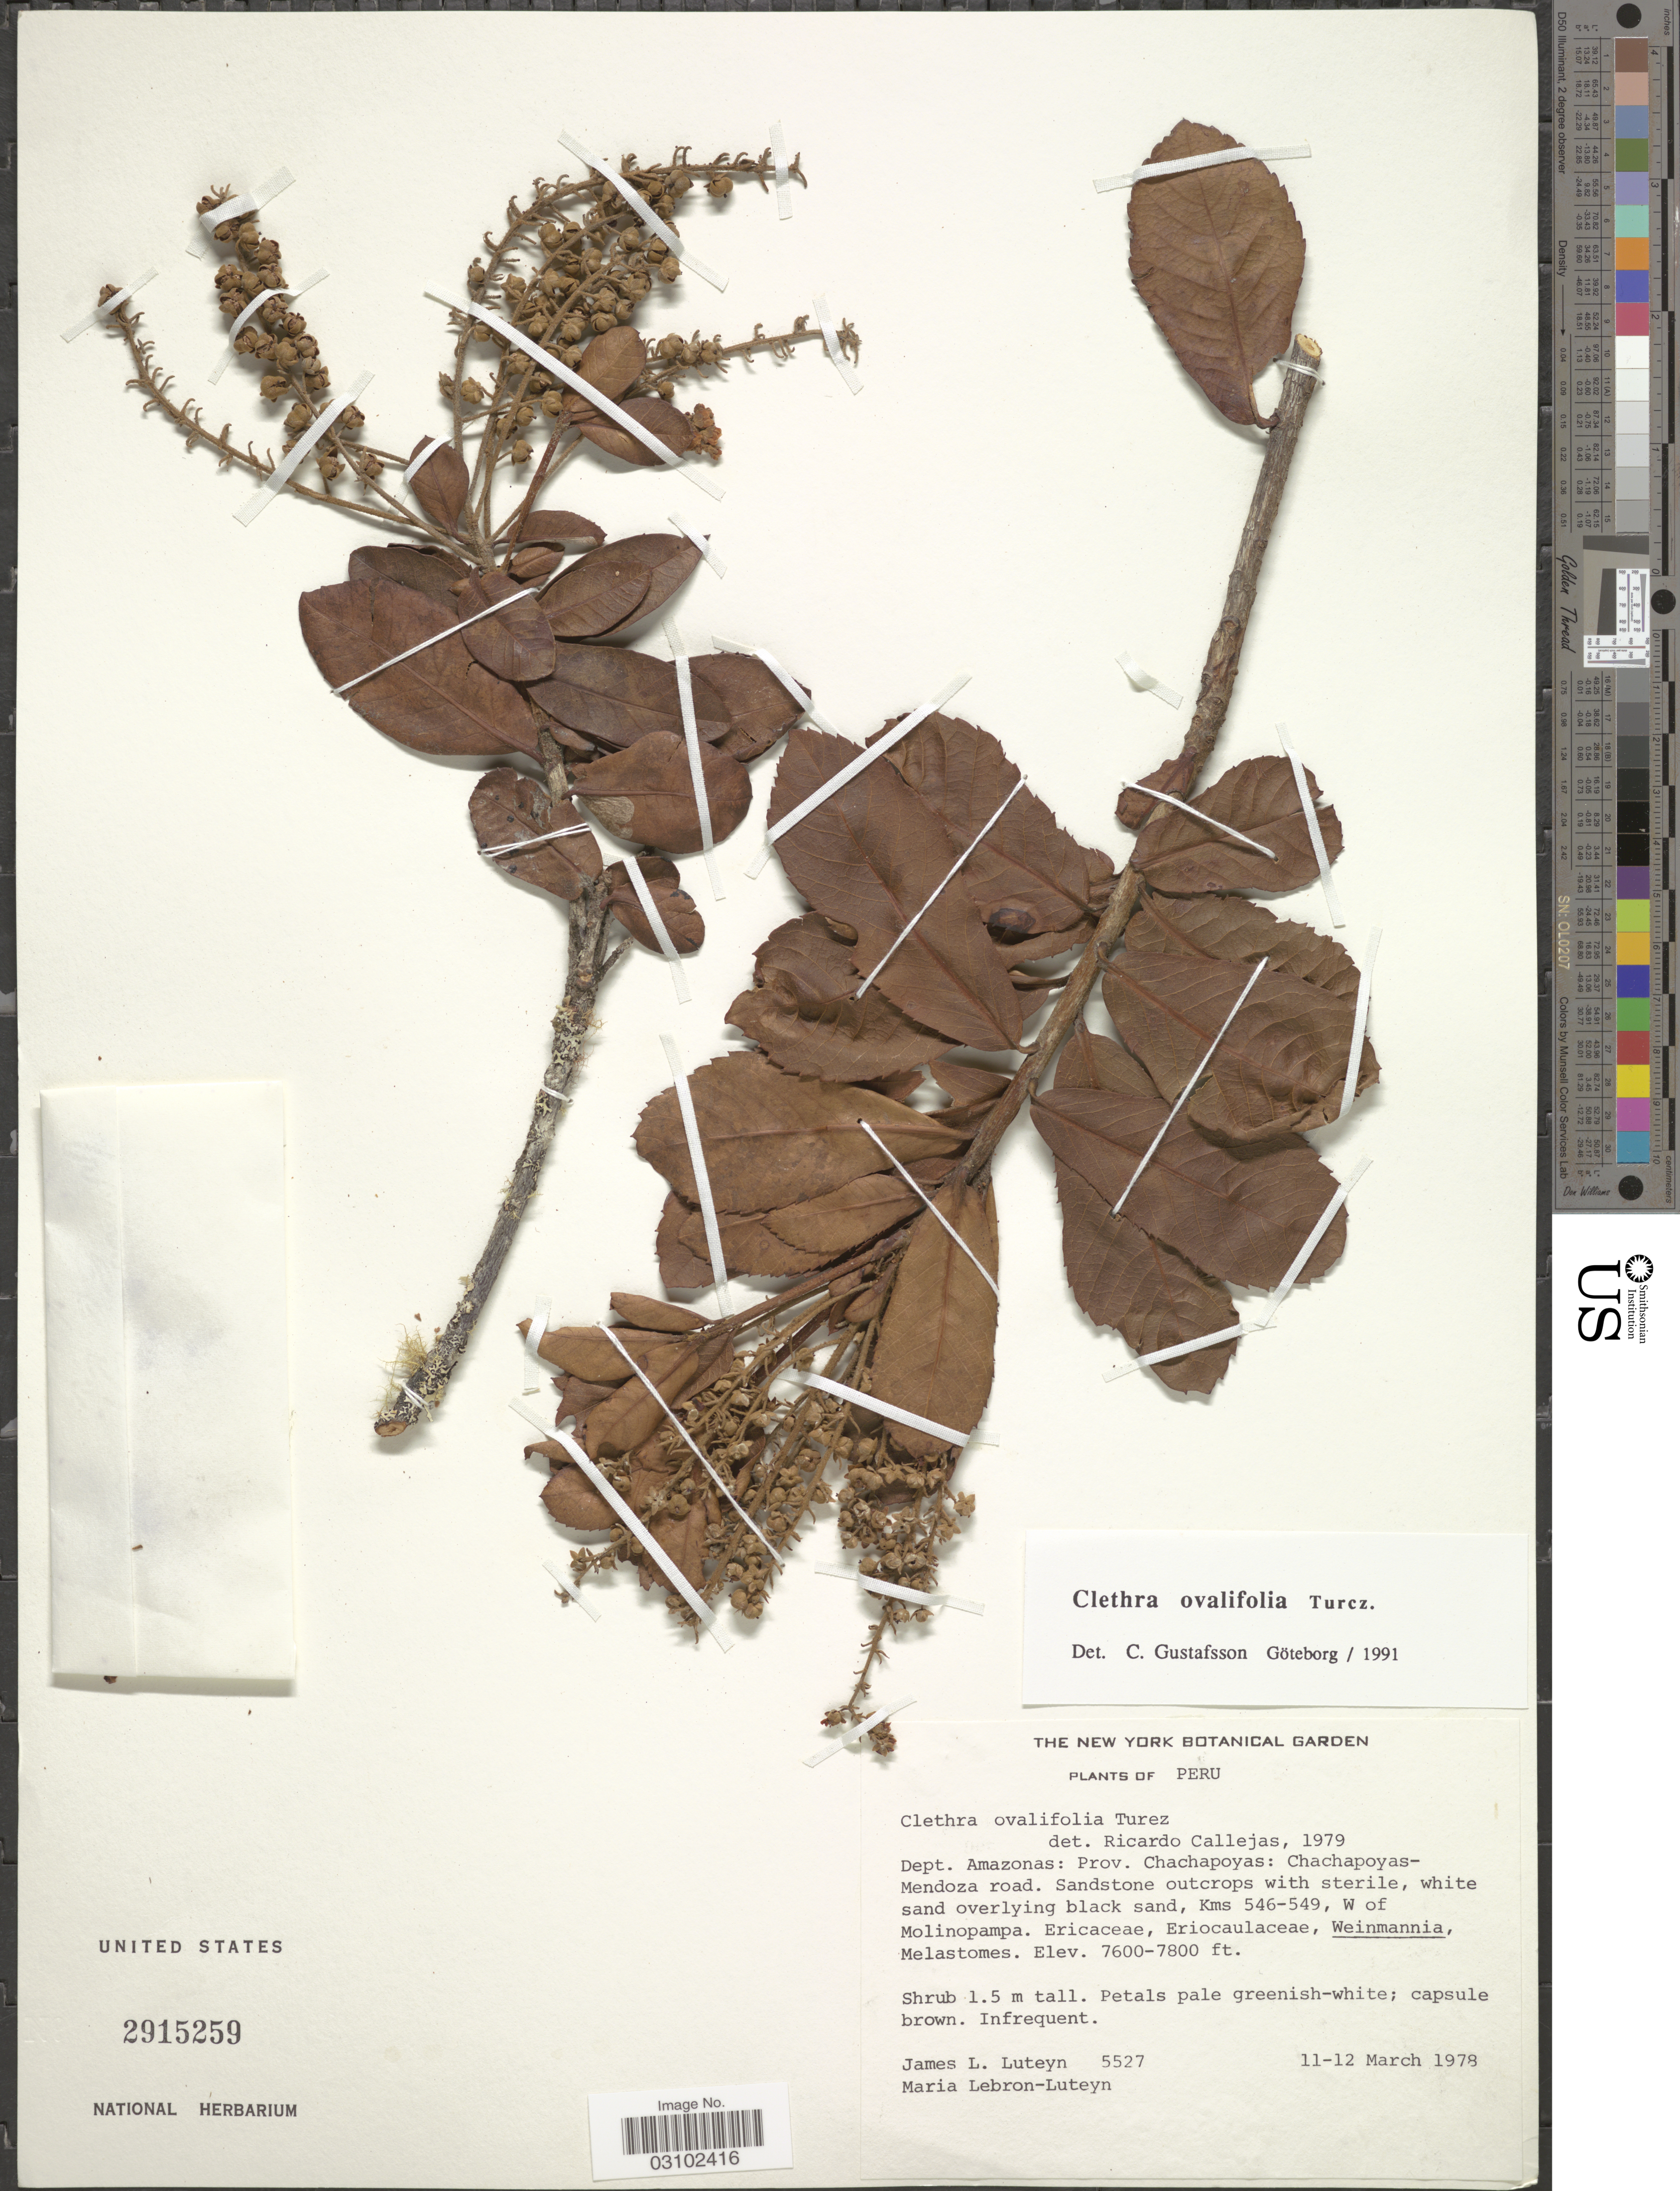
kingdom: Plantae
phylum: Tracheophyta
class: Magnoliopsida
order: Ericales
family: Clethraceae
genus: Clethra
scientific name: Clethra ovalifolia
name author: Turcz.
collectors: J. Luteyn & M. L. Lebrón-Luteyn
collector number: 5527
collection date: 1978-03-11/1978-03-12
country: Peru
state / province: Amazonas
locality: Dept. Amazonas: Prov. Chachapoyas: Chachapoyas-Mendoza road. Kms 546-549, W of Molinopampa.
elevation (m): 2316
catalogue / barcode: US 2915259